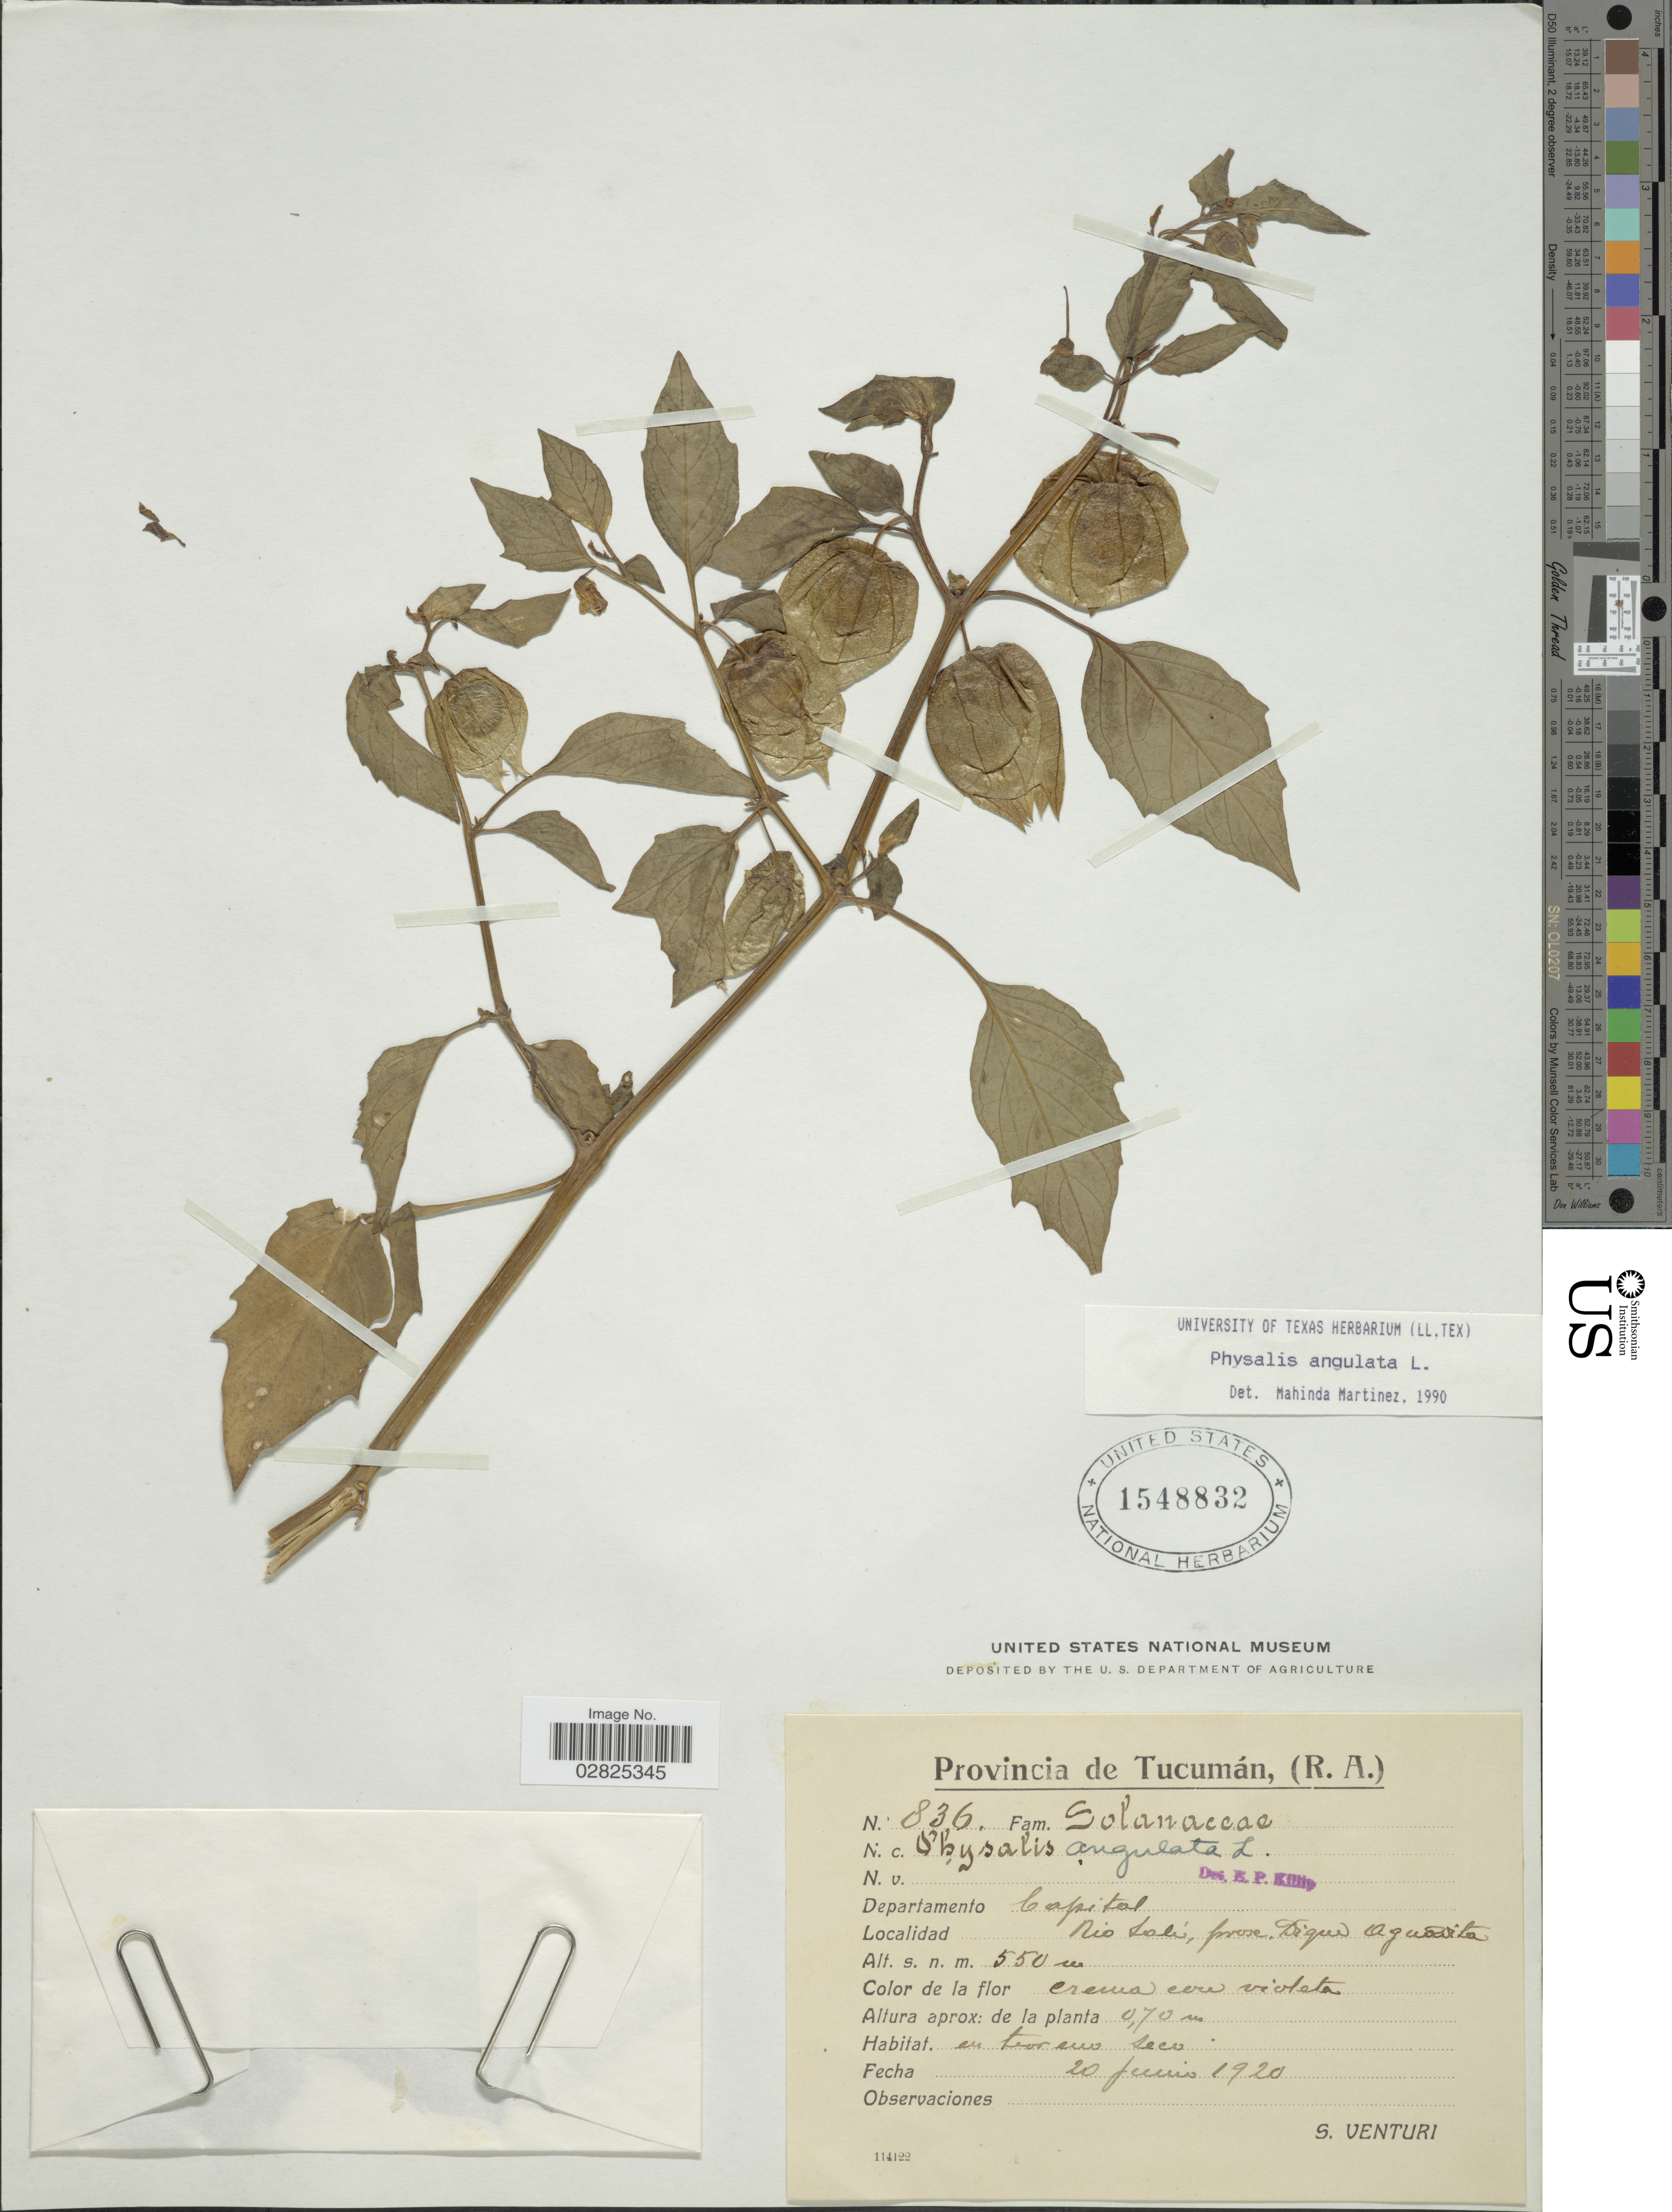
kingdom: Plantae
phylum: Tracheophyta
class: Magnoliopsida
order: Solanales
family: Solanaceae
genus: Physalis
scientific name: Physalis angulata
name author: L.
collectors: S. Venturi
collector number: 836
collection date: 1920-06-20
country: Argentina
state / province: Tucuman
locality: Departamento Capital, Rio Salí, prox. Dique Aguadita.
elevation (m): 550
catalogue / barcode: US 1548832